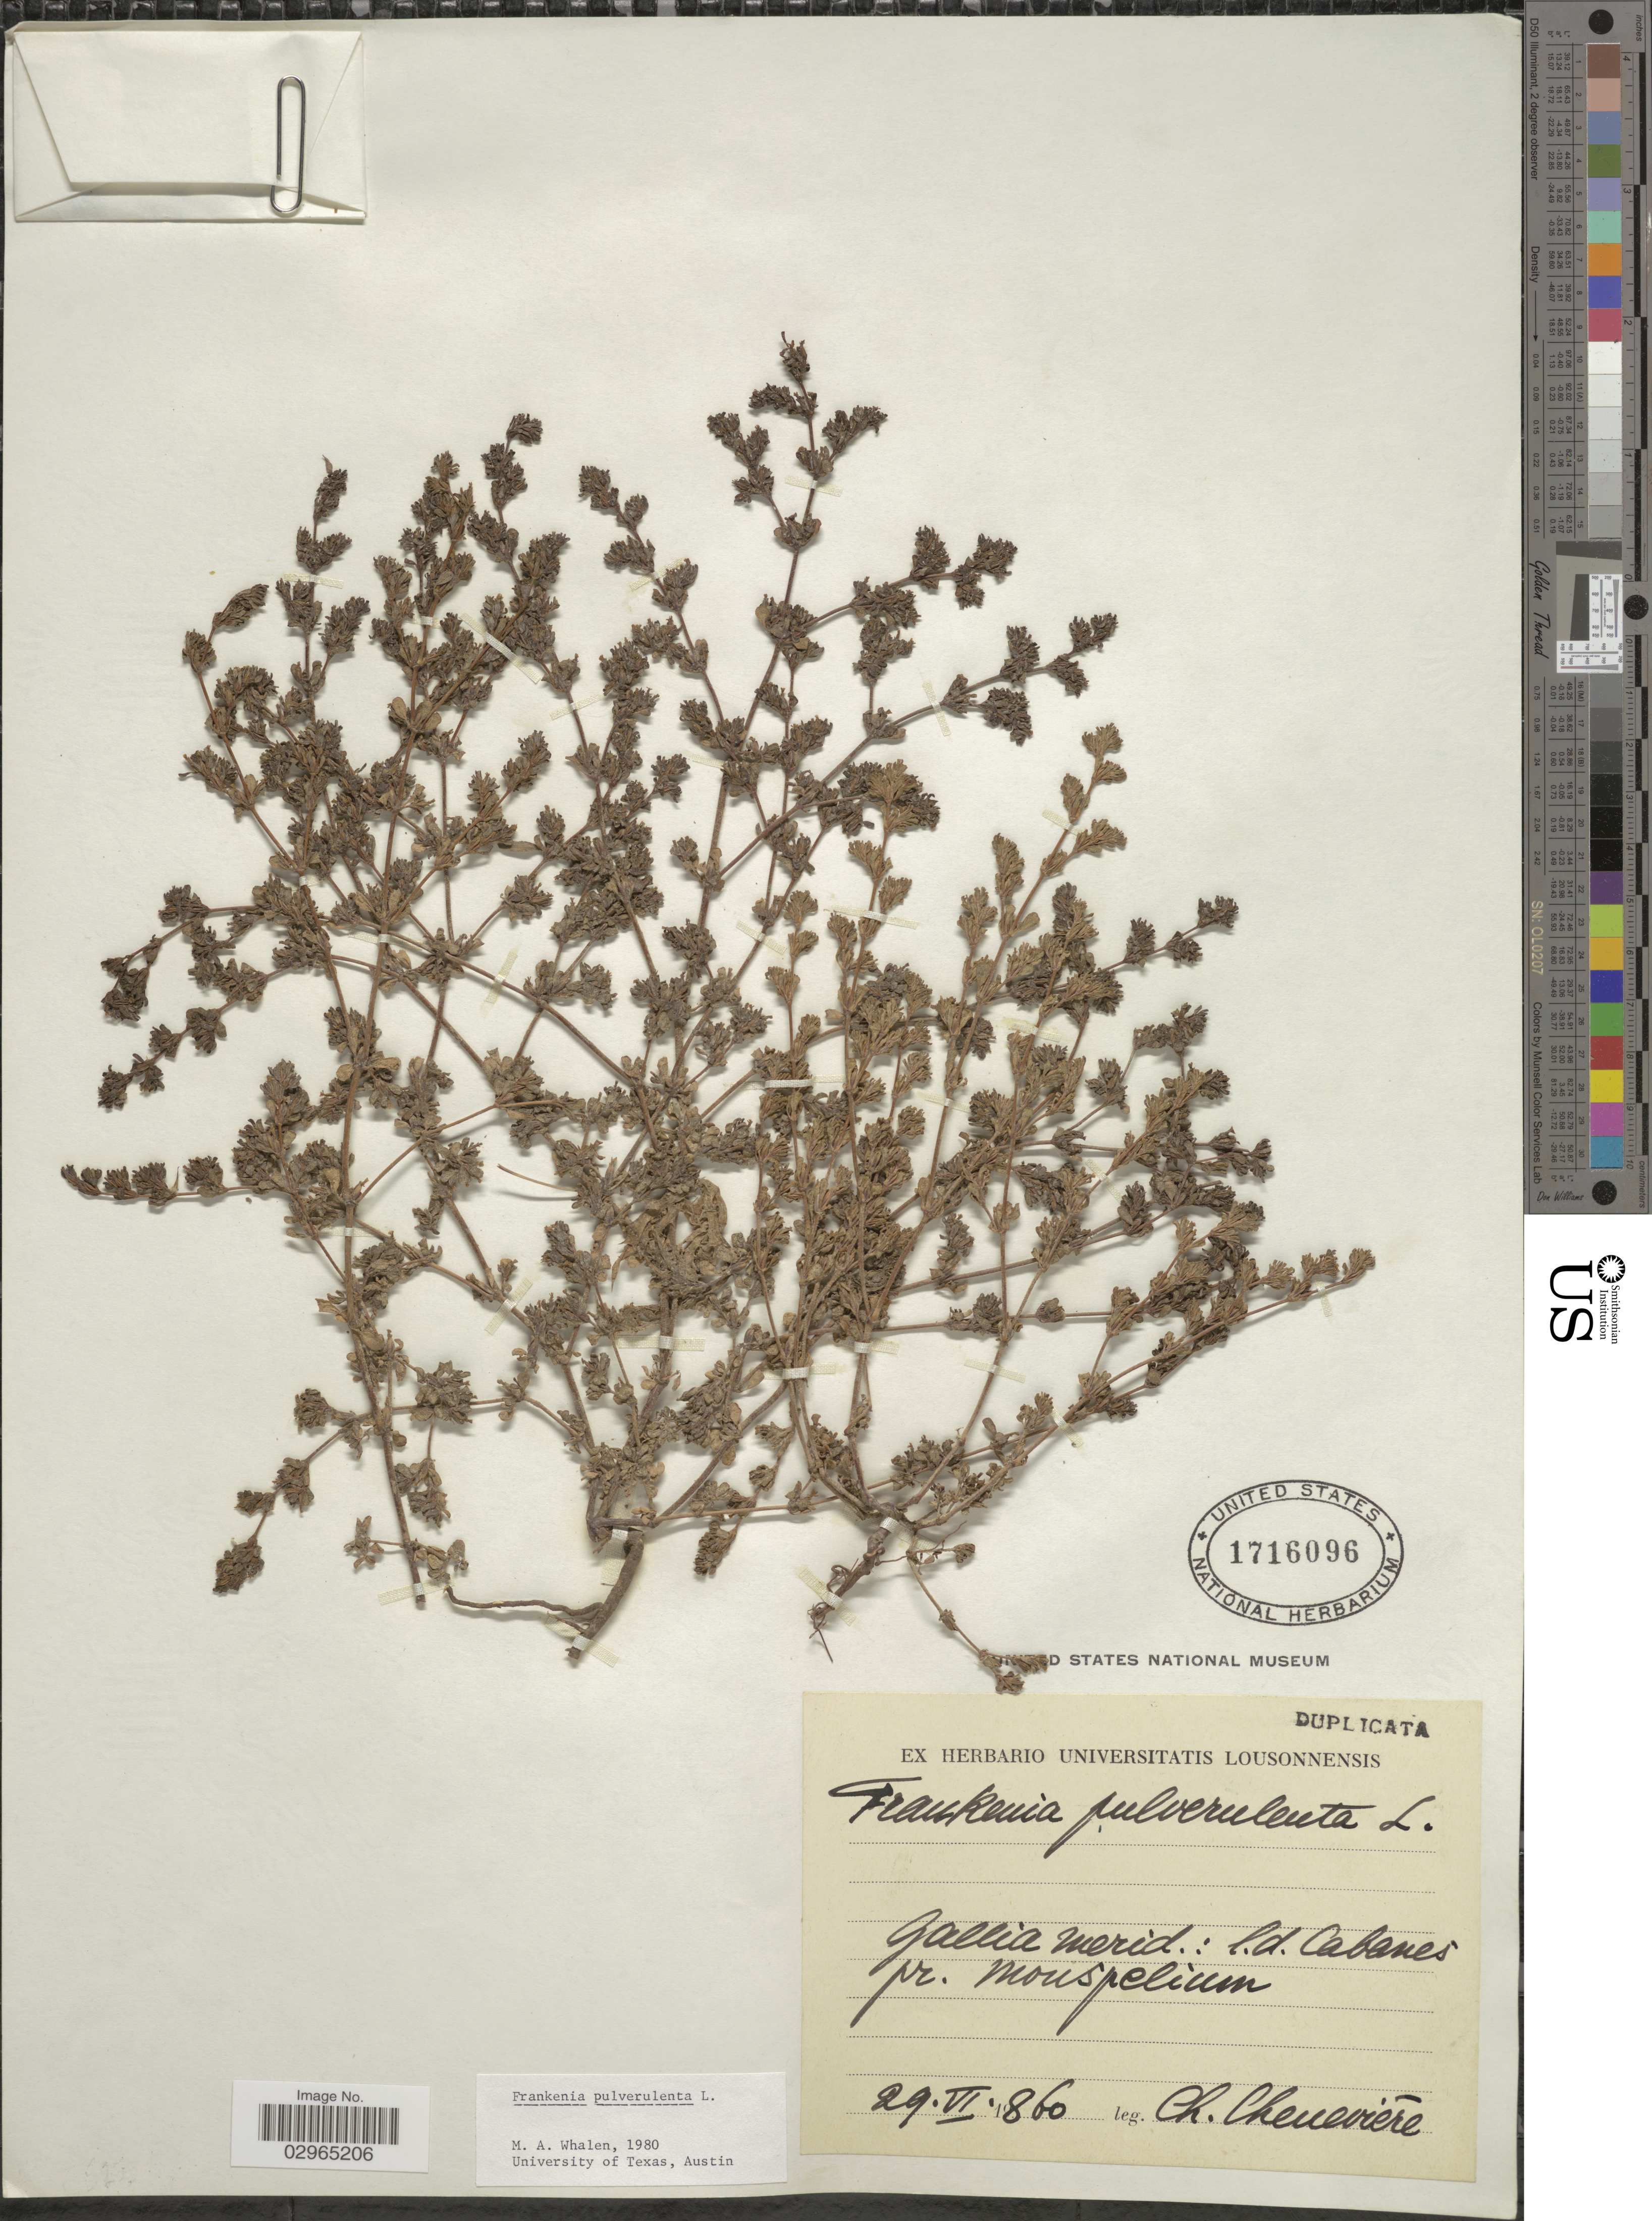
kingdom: Plantae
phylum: Tracheophyta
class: Magnoliopsida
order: Caryophyllales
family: Frankeniaceae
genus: Frankenia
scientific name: Frankenia pulverulenta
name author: L.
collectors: C. Cheneviere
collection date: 1860-06-29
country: France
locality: Gallia merid.: l.d. Cabanes pr. Mouspelium.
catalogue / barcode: US 1716096